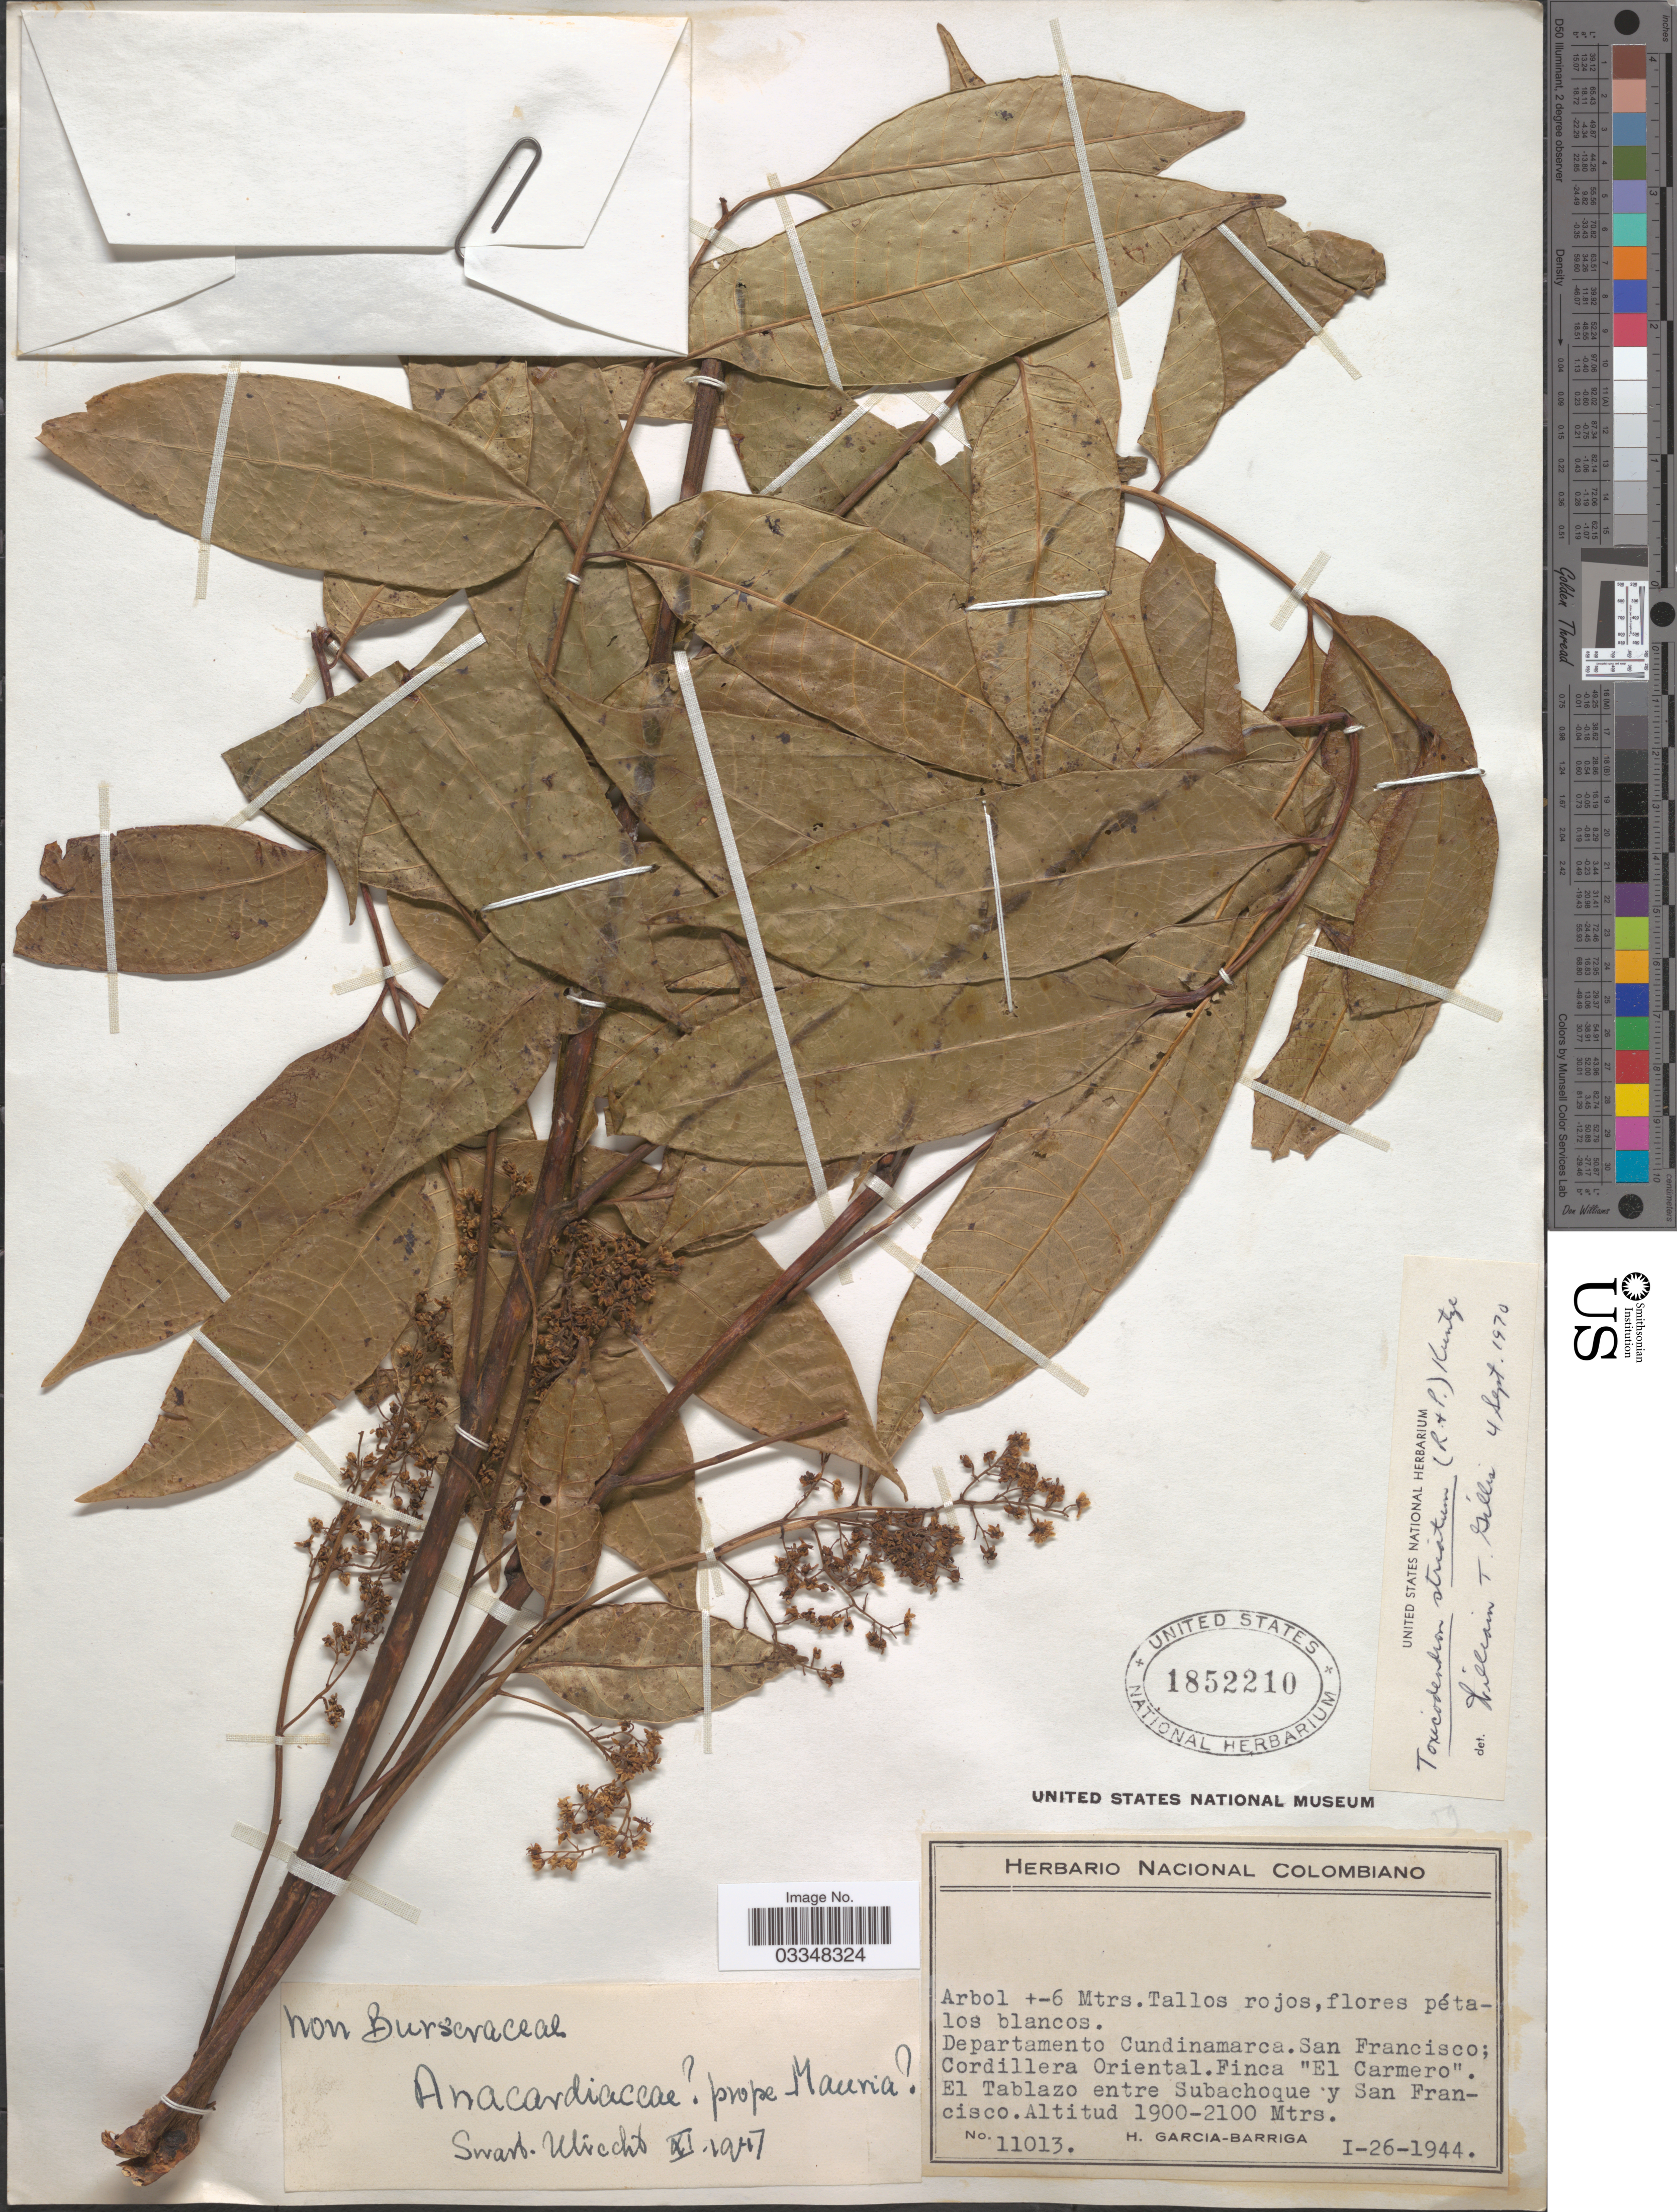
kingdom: Plantae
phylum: Tracheophyta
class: Magnoliopsida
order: Sapindales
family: Anacardiaceae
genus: Toxicodendron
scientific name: Toxicodendron striatum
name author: (Ruiz & Pav.) Kuntze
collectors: H. García Barriga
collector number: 11013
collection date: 1944-01-26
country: Colombia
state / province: Cundinamarca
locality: Departamento Cundinamarca. San Francisco; Cordillera Oriental. Finca "El Carmero". El Tablazo entre Subachoque y San Francisco.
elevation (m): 1900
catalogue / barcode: US 1852210